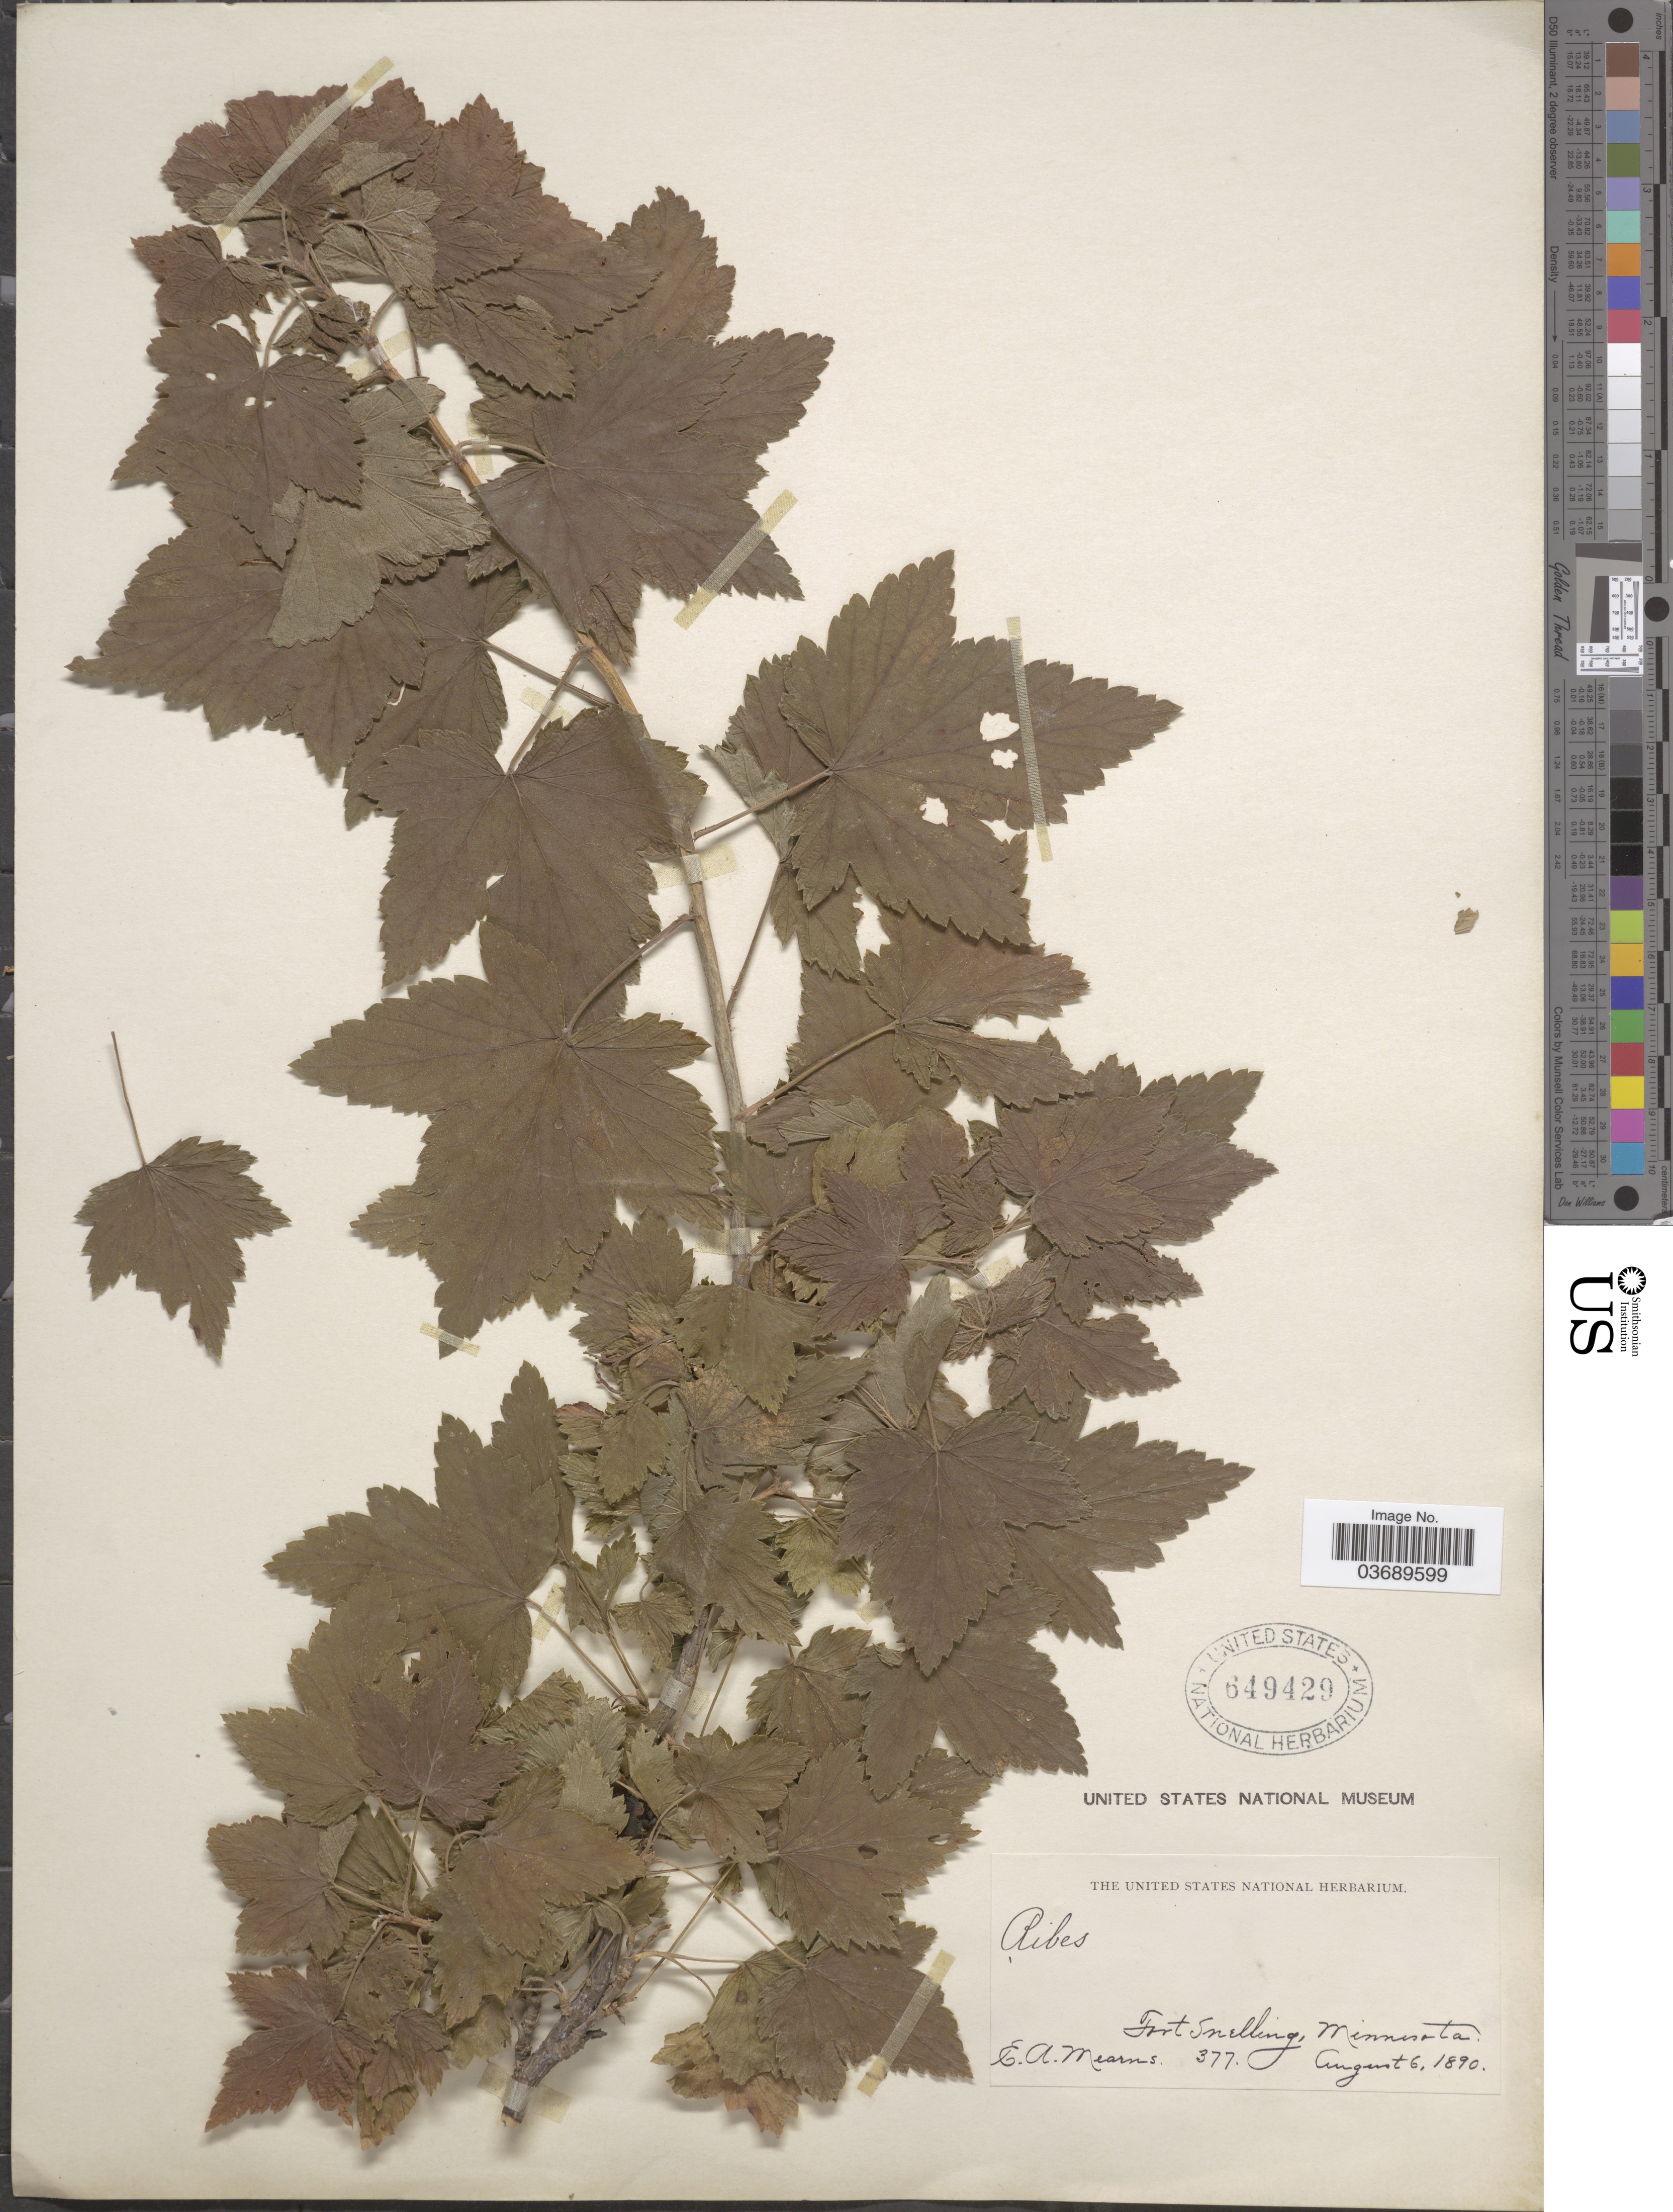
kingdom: Plantae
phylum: Tracheophyta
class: Magnoliopsida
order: Saxifragales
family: Grossulariaceae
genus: Ribes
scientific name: Ribes sp.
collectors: E. A. Mearns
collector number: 377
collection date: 1890-08-06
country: United States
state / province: Minnesota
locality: Fort Snelling.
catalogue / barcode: US 649429